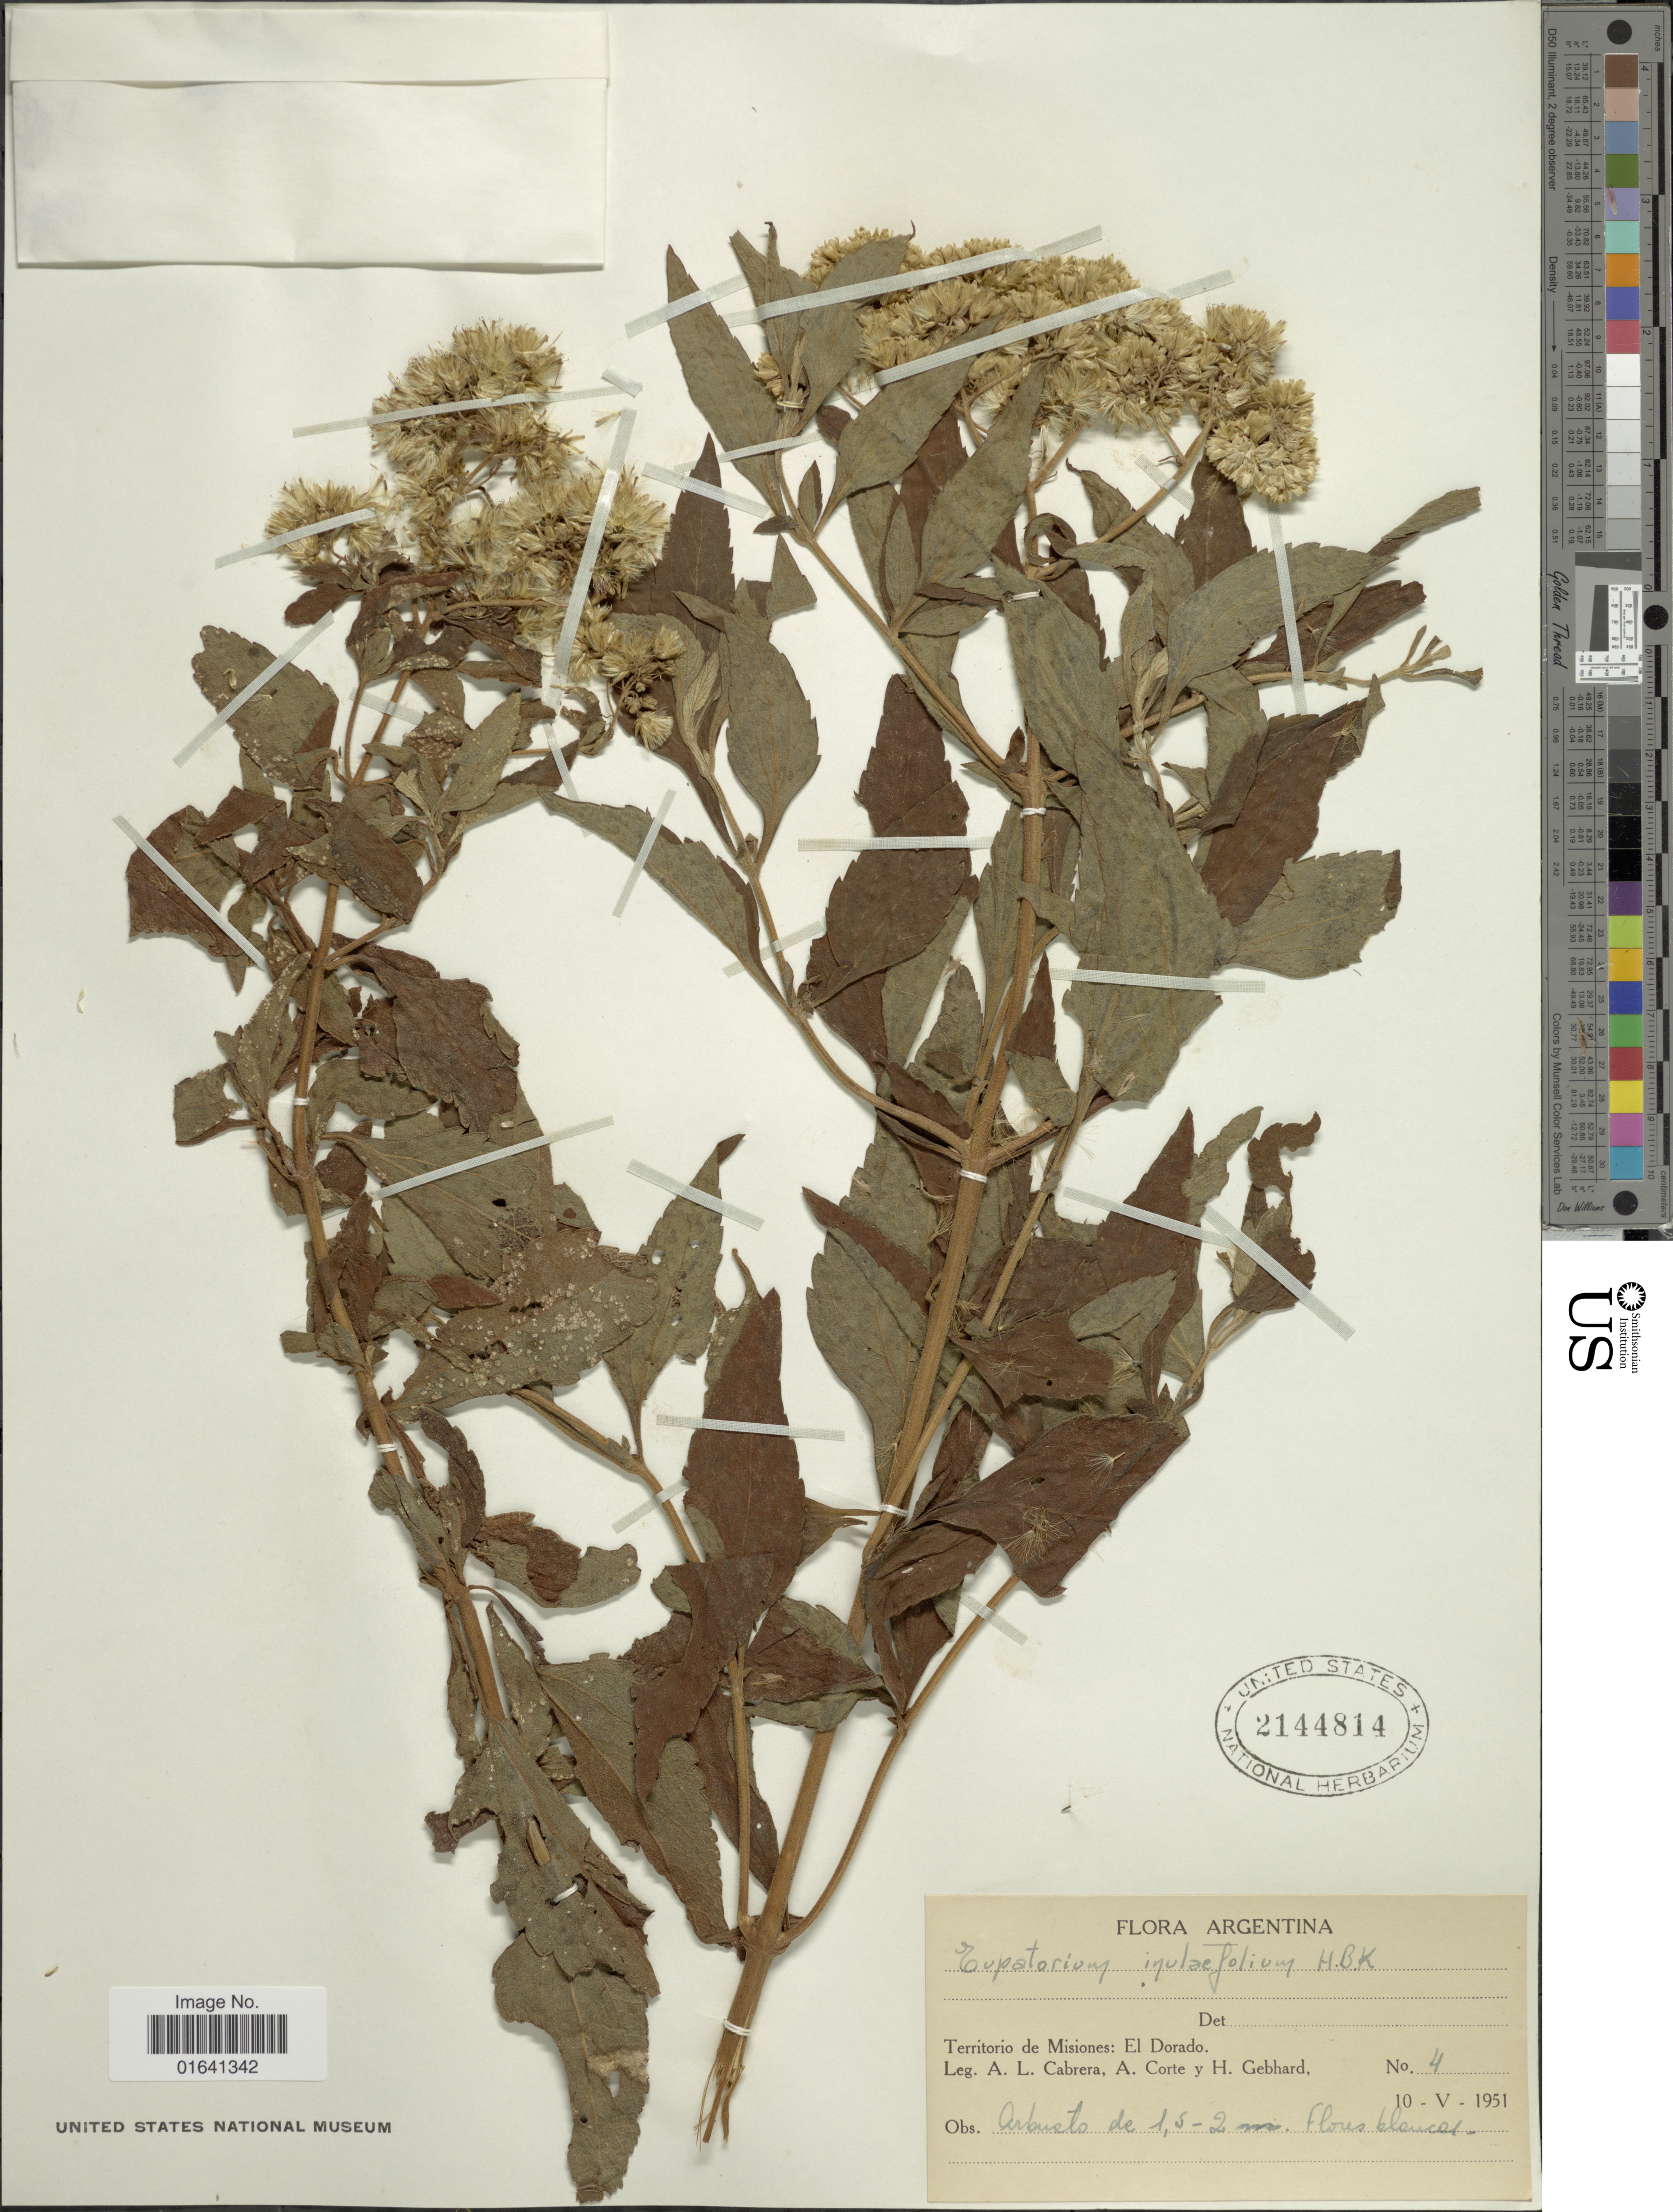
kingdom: Plantae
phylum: Tracheophyta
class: Magnoliopsida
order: Asterales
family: Asteraceae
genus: Austroeupatorium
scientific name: Austroeupatorium inulaefolium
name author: (Kunth) R.M. King & H. Rob.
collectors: A. L. Cabrera, A. Corte & H. Gebhard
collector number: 4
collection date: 1951-05-10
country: Argentina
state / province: Misiones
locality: Territorio de Misiones: El Dorado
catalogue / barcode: US 2144814